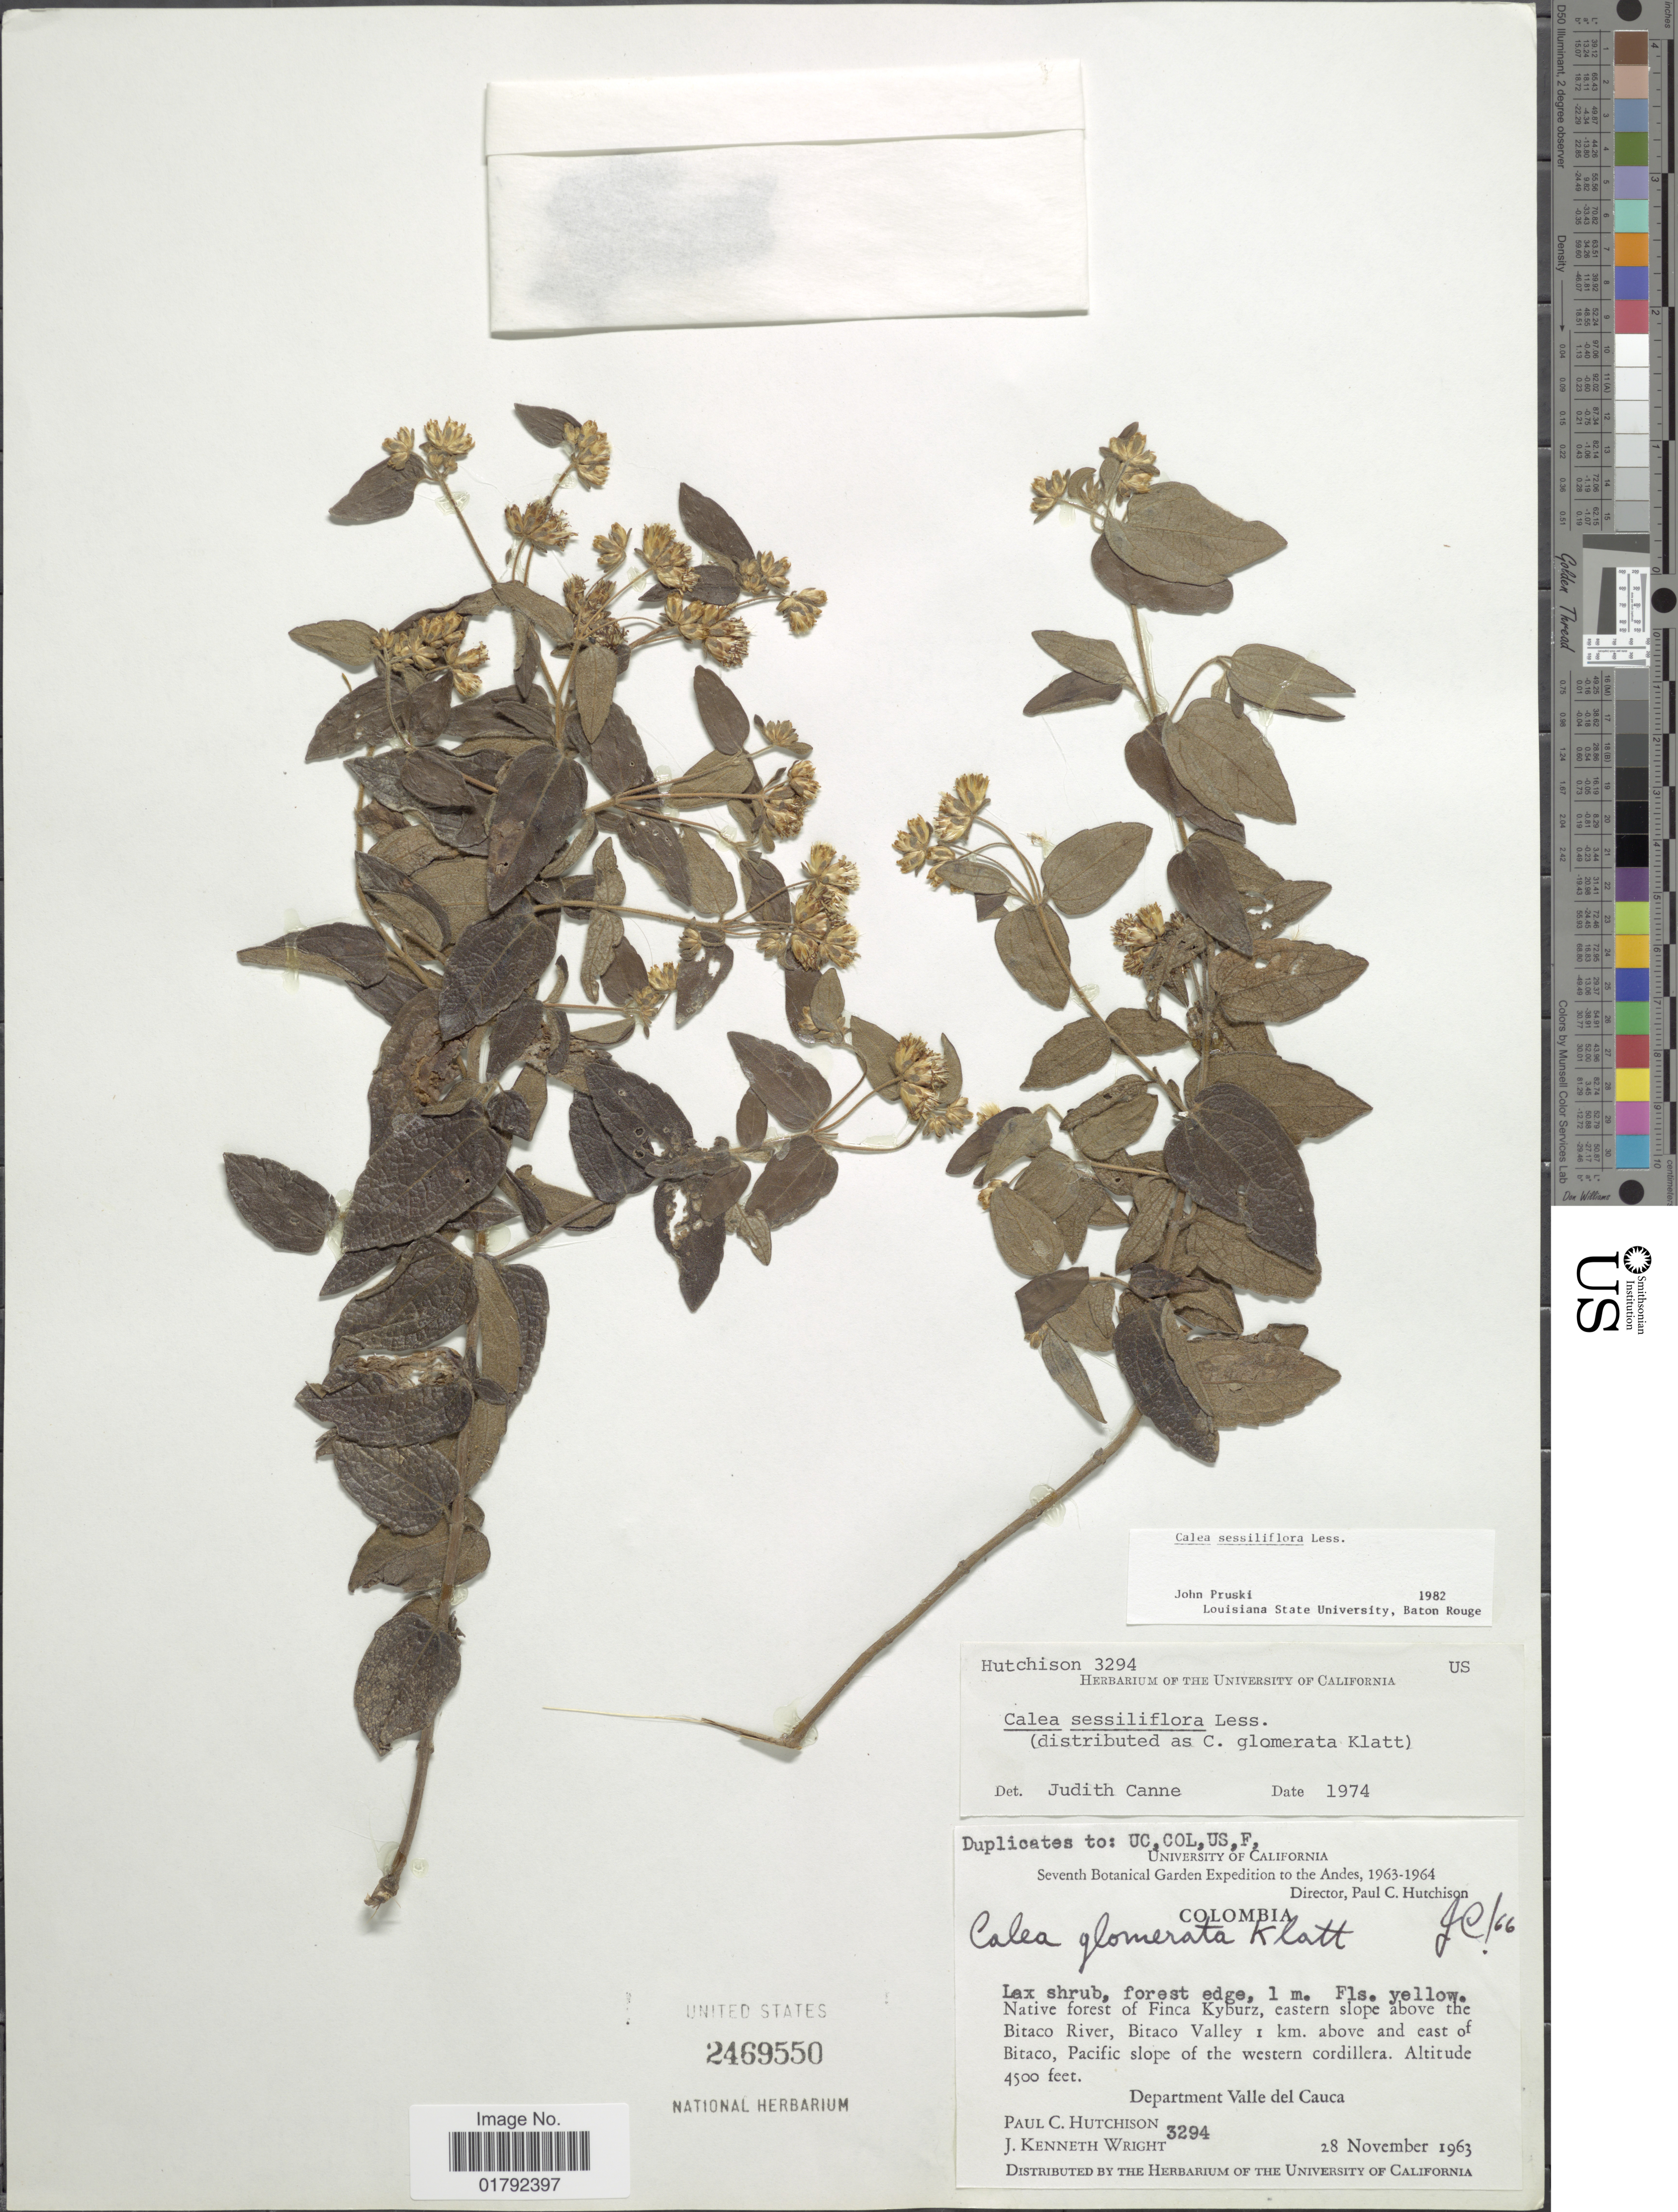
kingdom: Plantae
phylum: Tracheophyta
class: Magnoliopsida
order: Asterales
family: Asteraceae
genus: Calea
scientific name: Calea sessiliflora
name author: Less.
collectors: P. C. Hutchison & J. K. Wright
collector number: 3294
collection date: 1963-11-28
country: Colombia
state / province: Valle del Cauca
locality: Native forest of Finca Kyburz, eastern slope above the Bitaco River, Bitaco Valley 1 km. above and east of Bitaco, Pacific slope of the western cordillera.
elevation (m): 1372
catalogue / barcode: US 2469550